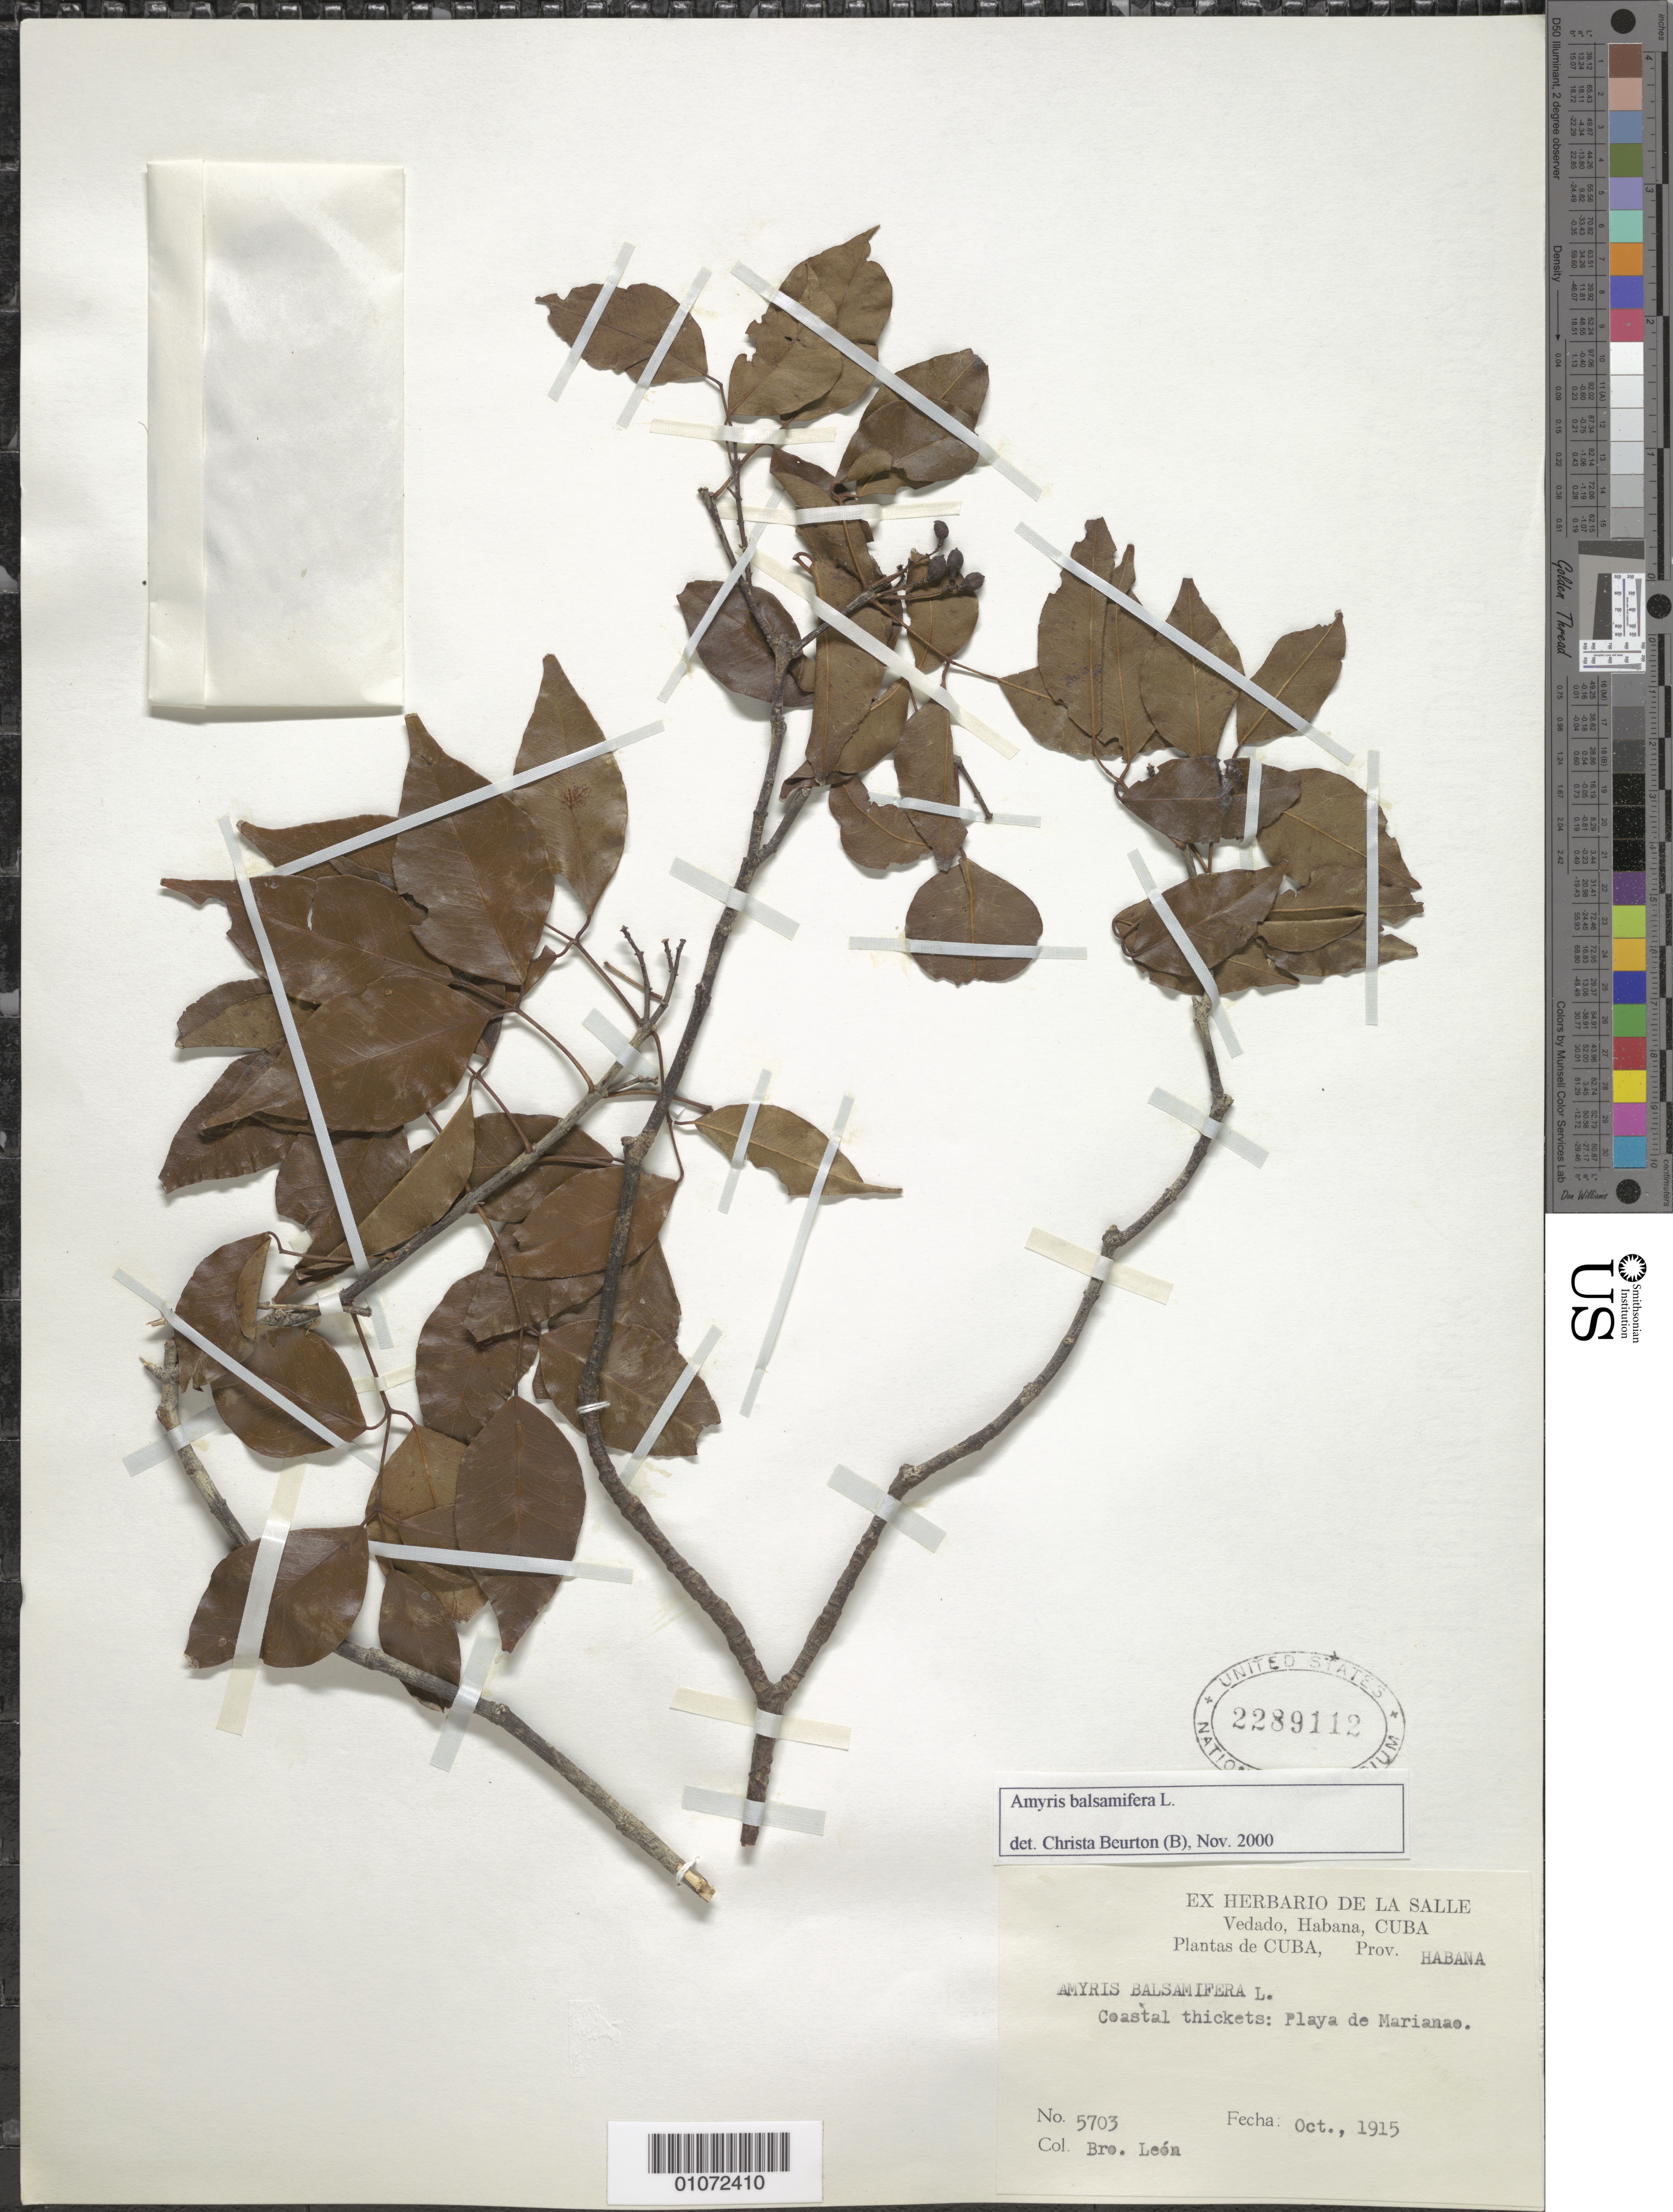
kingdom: Plantae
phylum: Tracheophyta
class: Magnoliopsida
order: Sapindales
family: Rutaceae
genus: Amyris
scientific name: Amyris balsamifera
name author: L.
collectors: Bro. León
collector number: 5703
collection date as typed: Oct 1915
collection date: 1915-10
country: Cuba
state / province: La Habana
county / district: Municipio Playa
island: Cuba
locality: Playa de Marianao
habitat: Coastal thickets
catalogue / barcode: US 2289112